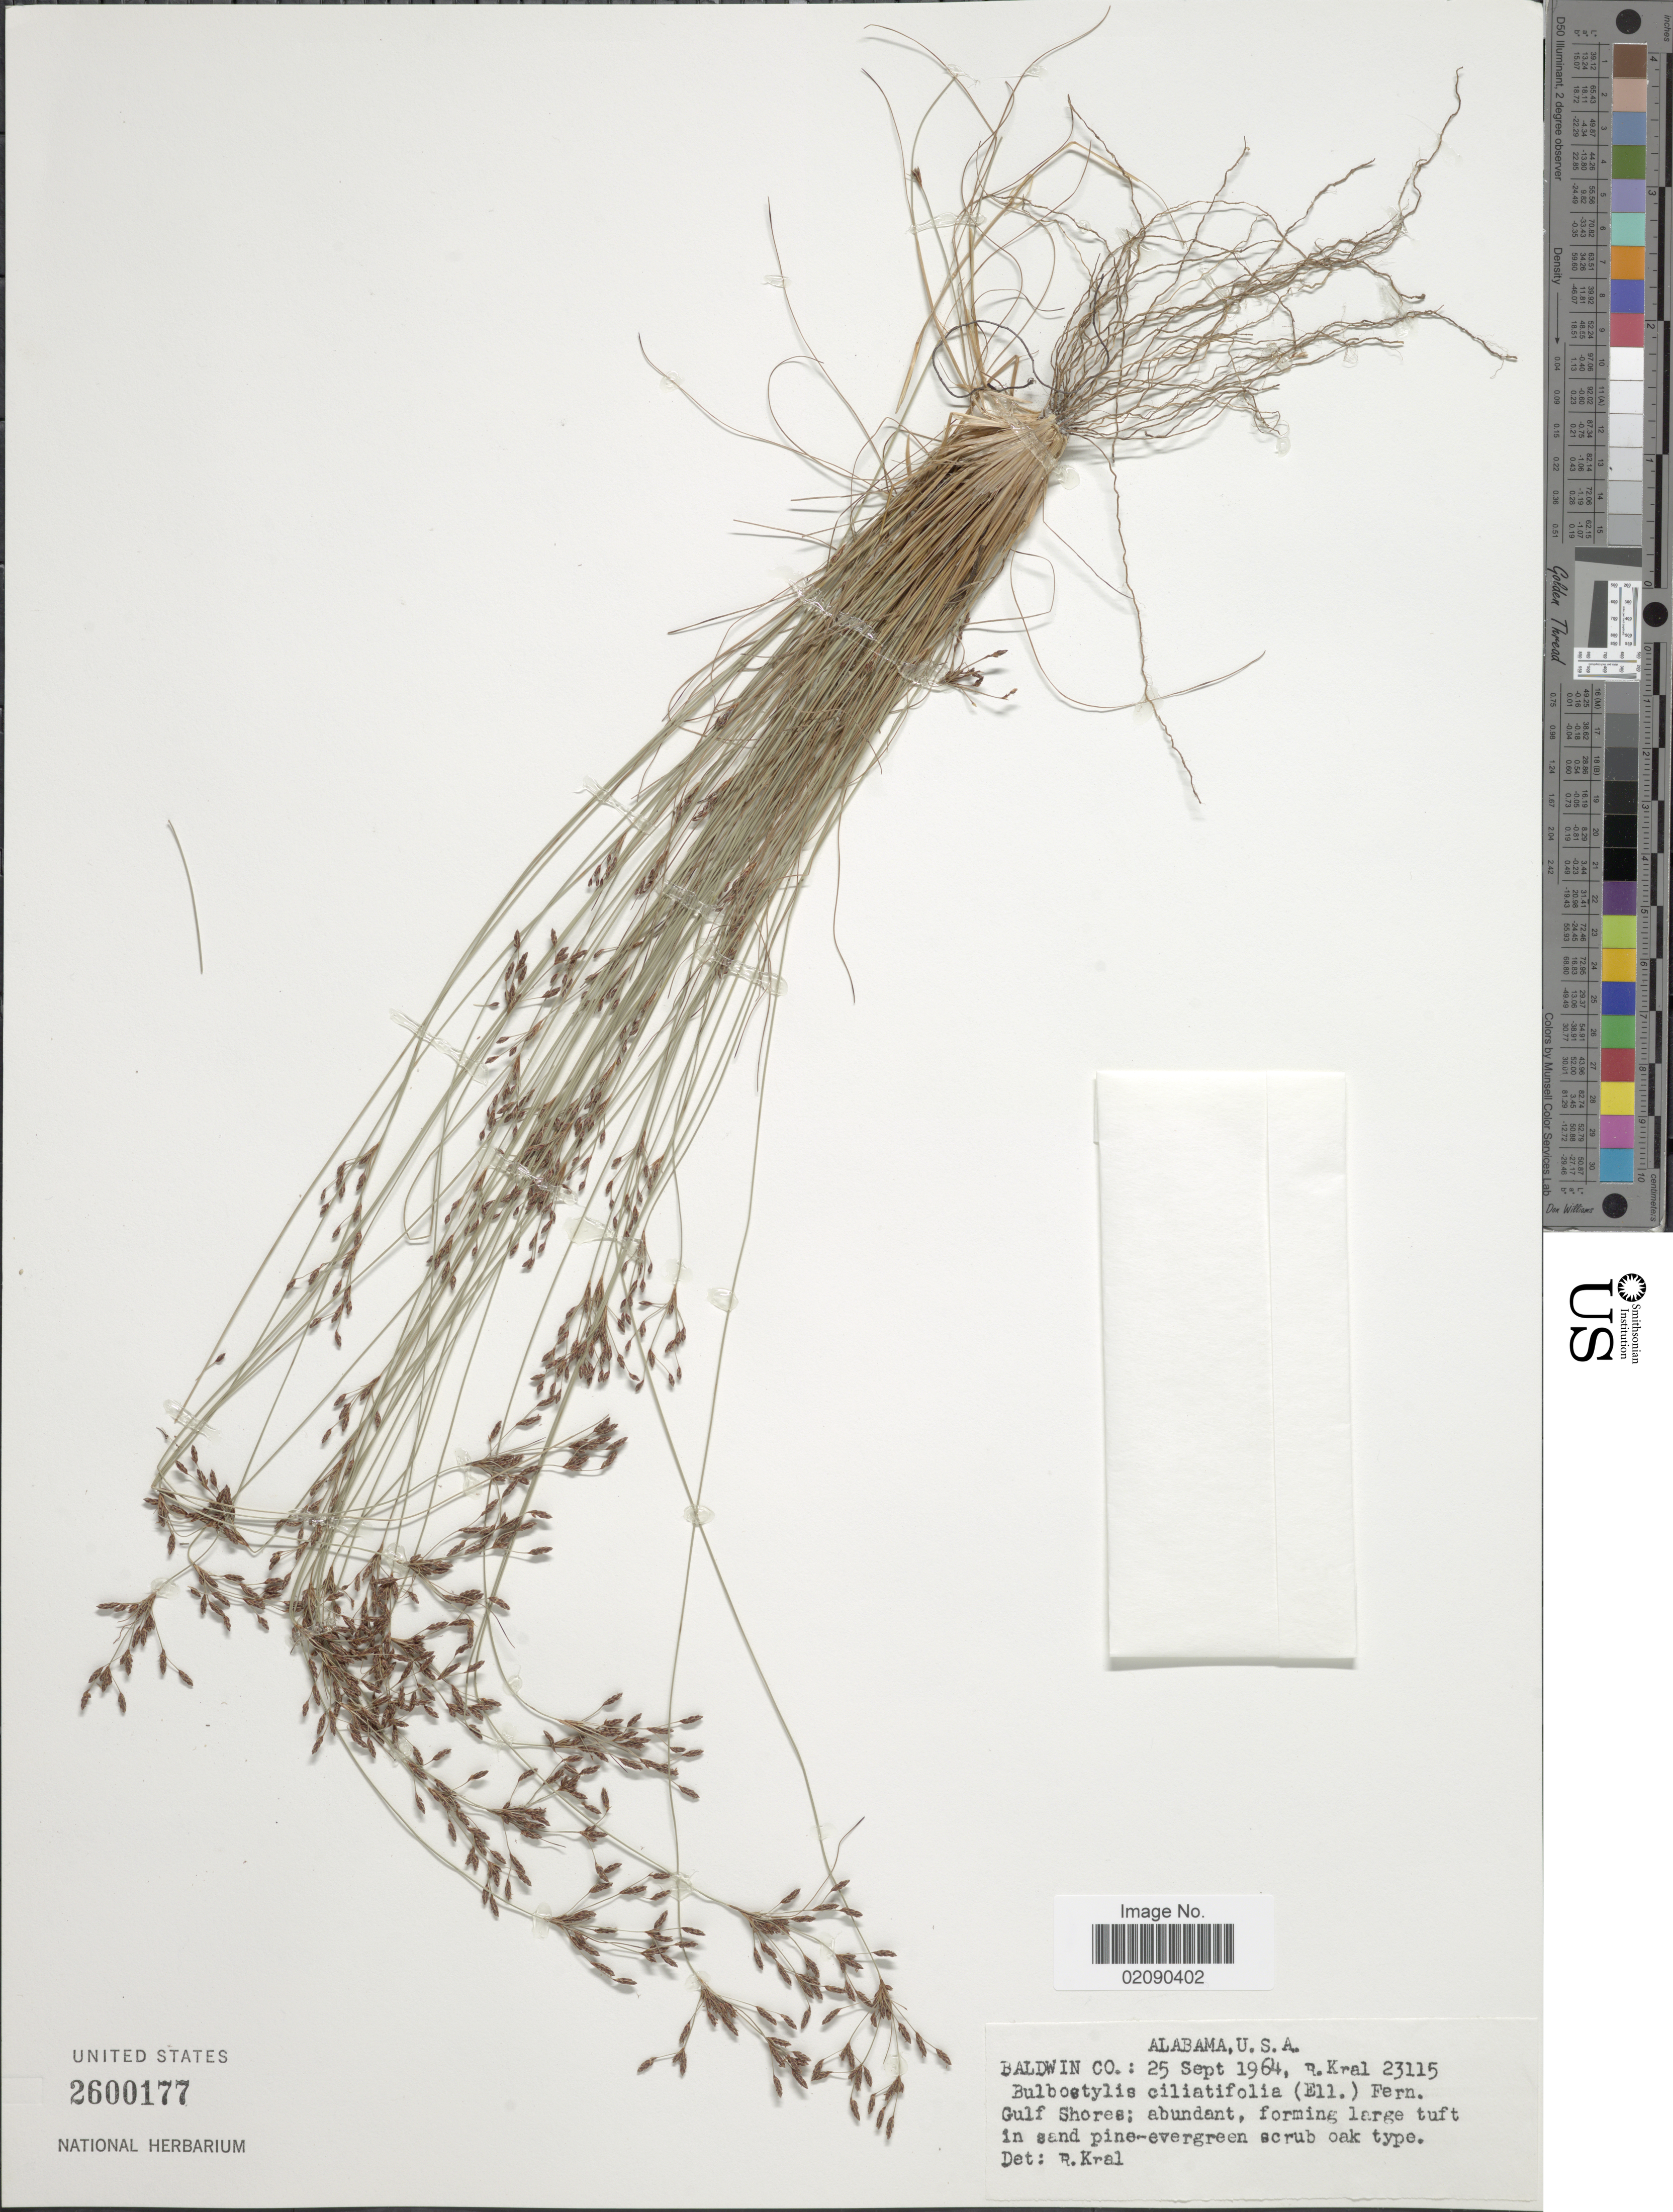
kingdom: Plantae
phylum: Tracheophyta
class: Liliopsida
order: Poales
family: Cyperaceae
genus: Bulbostylis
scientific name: Bulbostylis ciliatifolia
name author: (Elliott) Fernald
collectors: R. Kral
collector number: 23115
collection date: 1964-09-25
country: United States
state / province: Alabama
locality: Baldwin Co; Gulf Shores; abundant, forming large tuft in sand pine-evergreen scrub oak type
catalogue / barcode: US 2600177